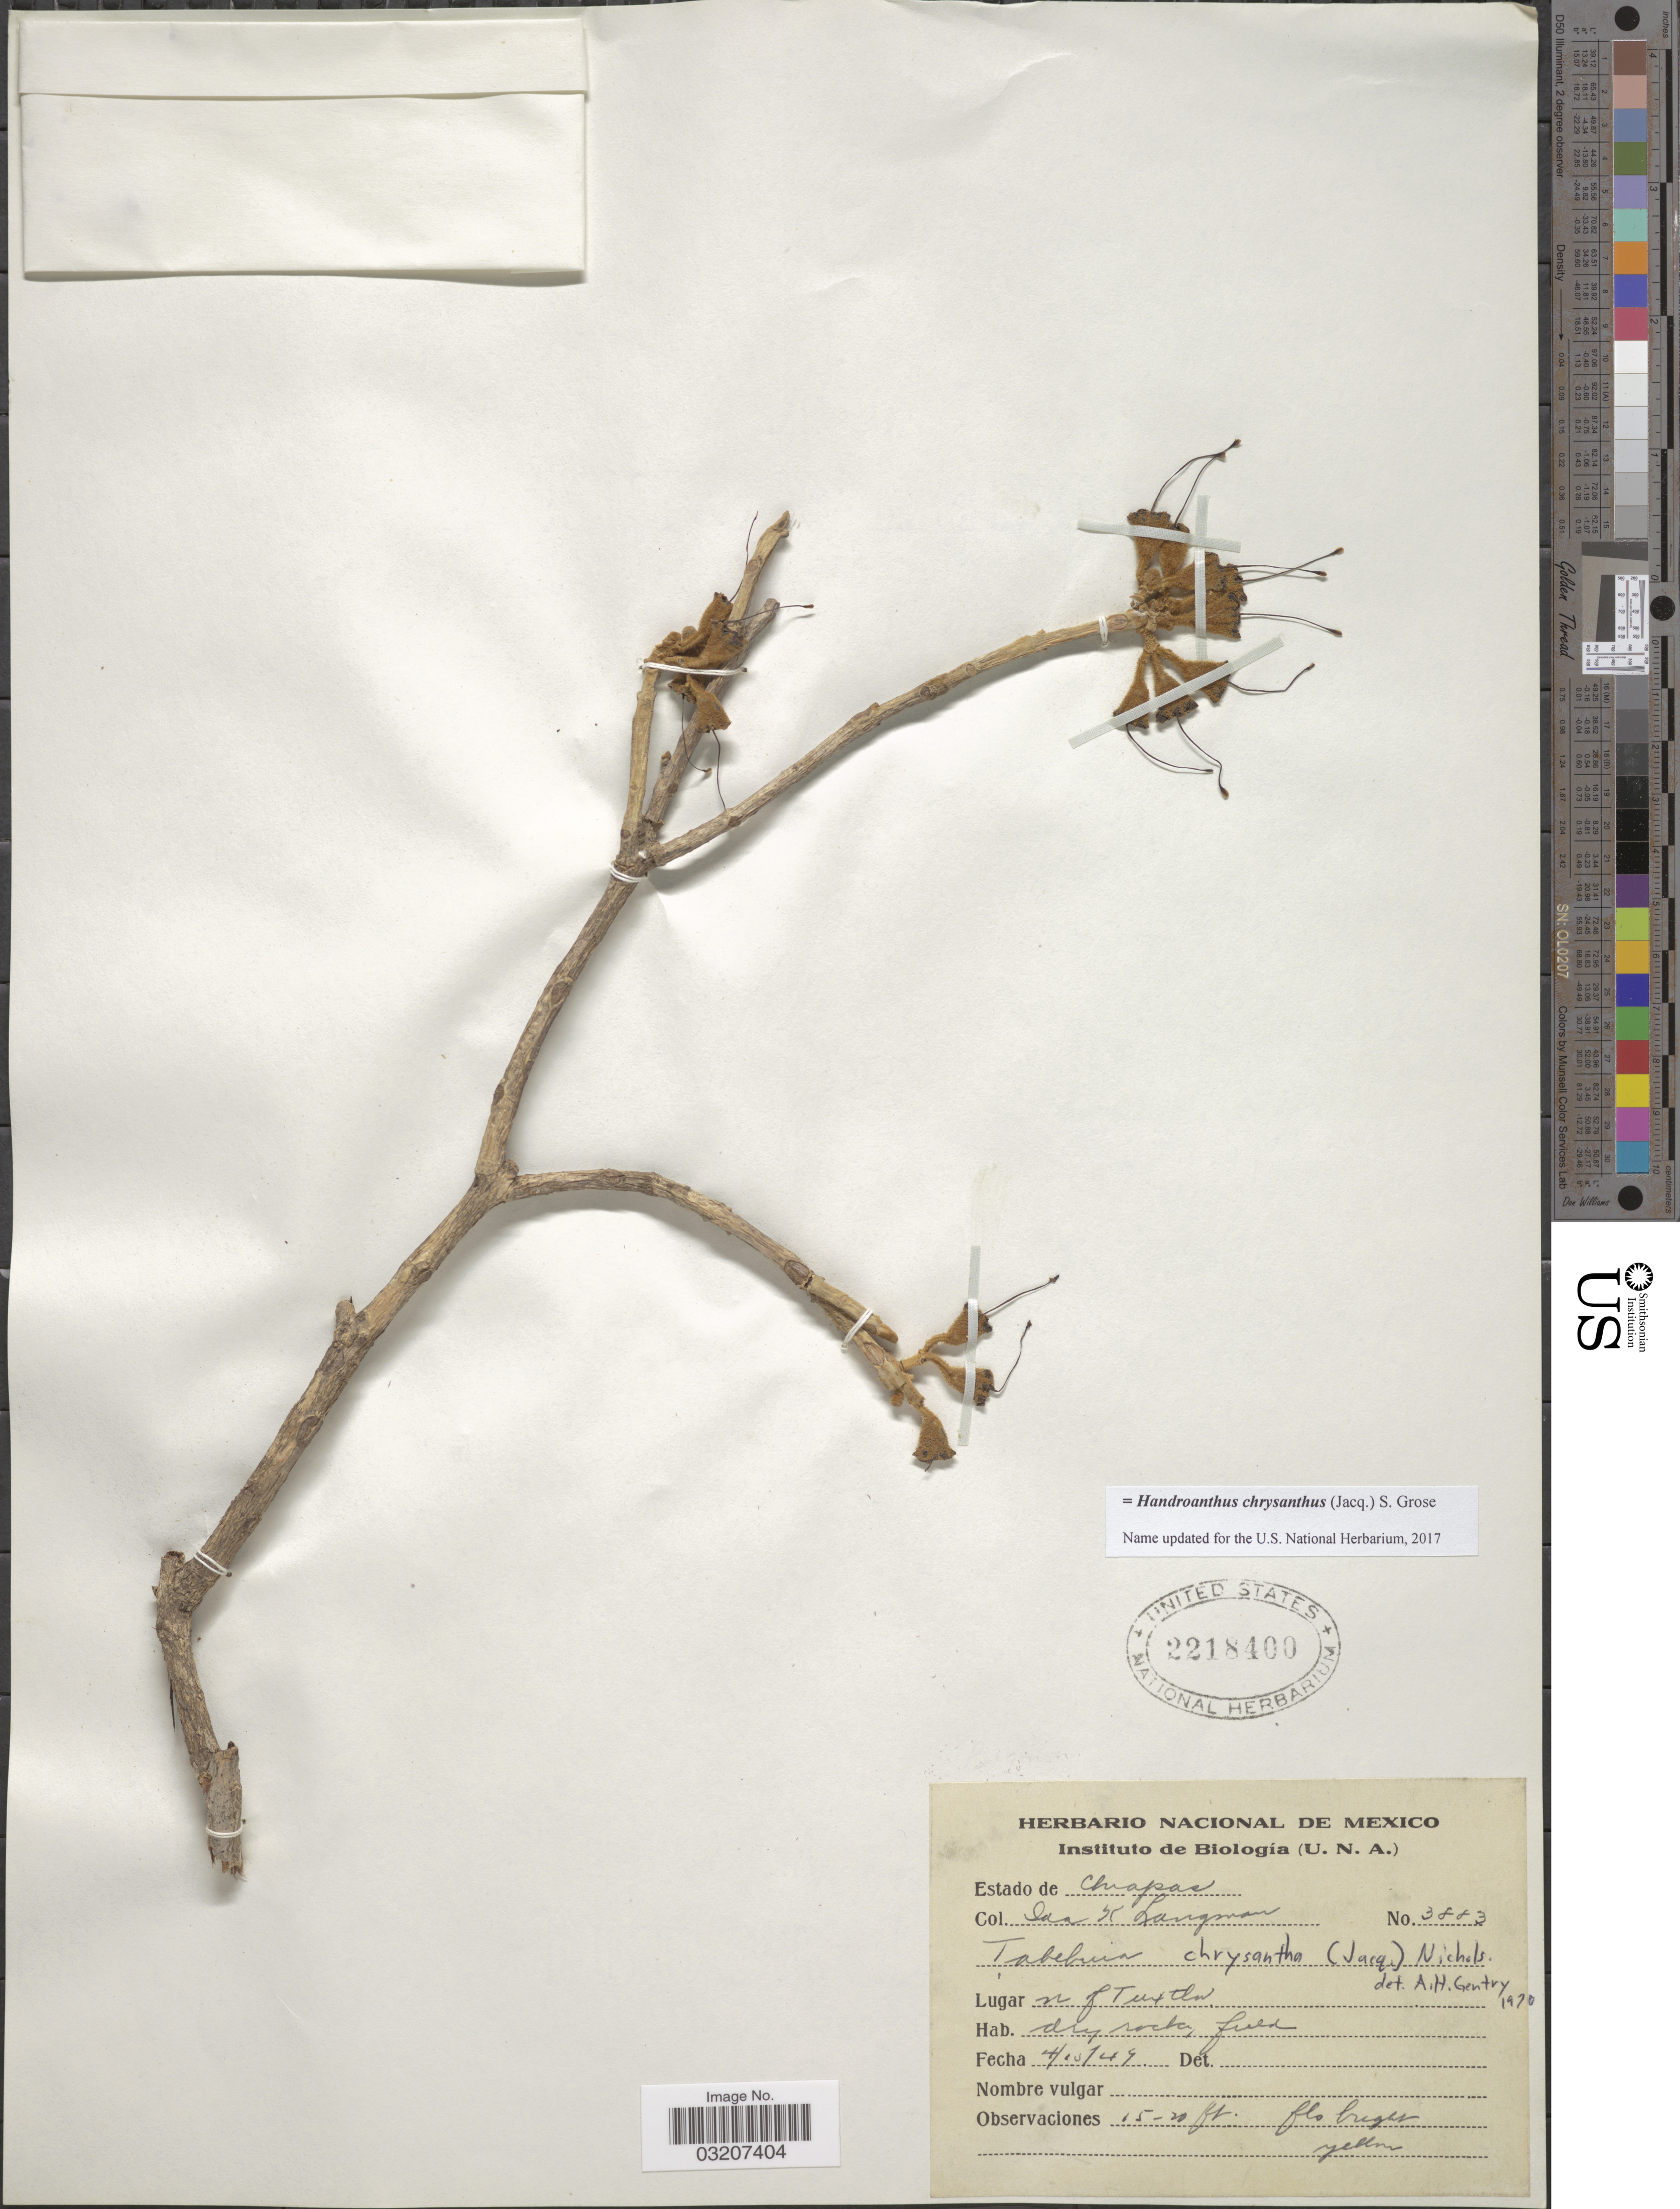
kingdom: Plantae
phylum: Tracheophyta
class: Magnoliopsida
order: Lamiales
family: Bignoniaceae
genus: Handroanthus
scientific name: Handroanthus chrysanthus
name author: (Jacq.) S.O. Grose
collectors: I. K. Langman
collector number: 3883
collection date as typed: Transcribed d/m/y: 13/4/49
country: Mexico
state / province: Chiapas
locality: N of Tuxtla.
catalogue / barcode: US 2218400